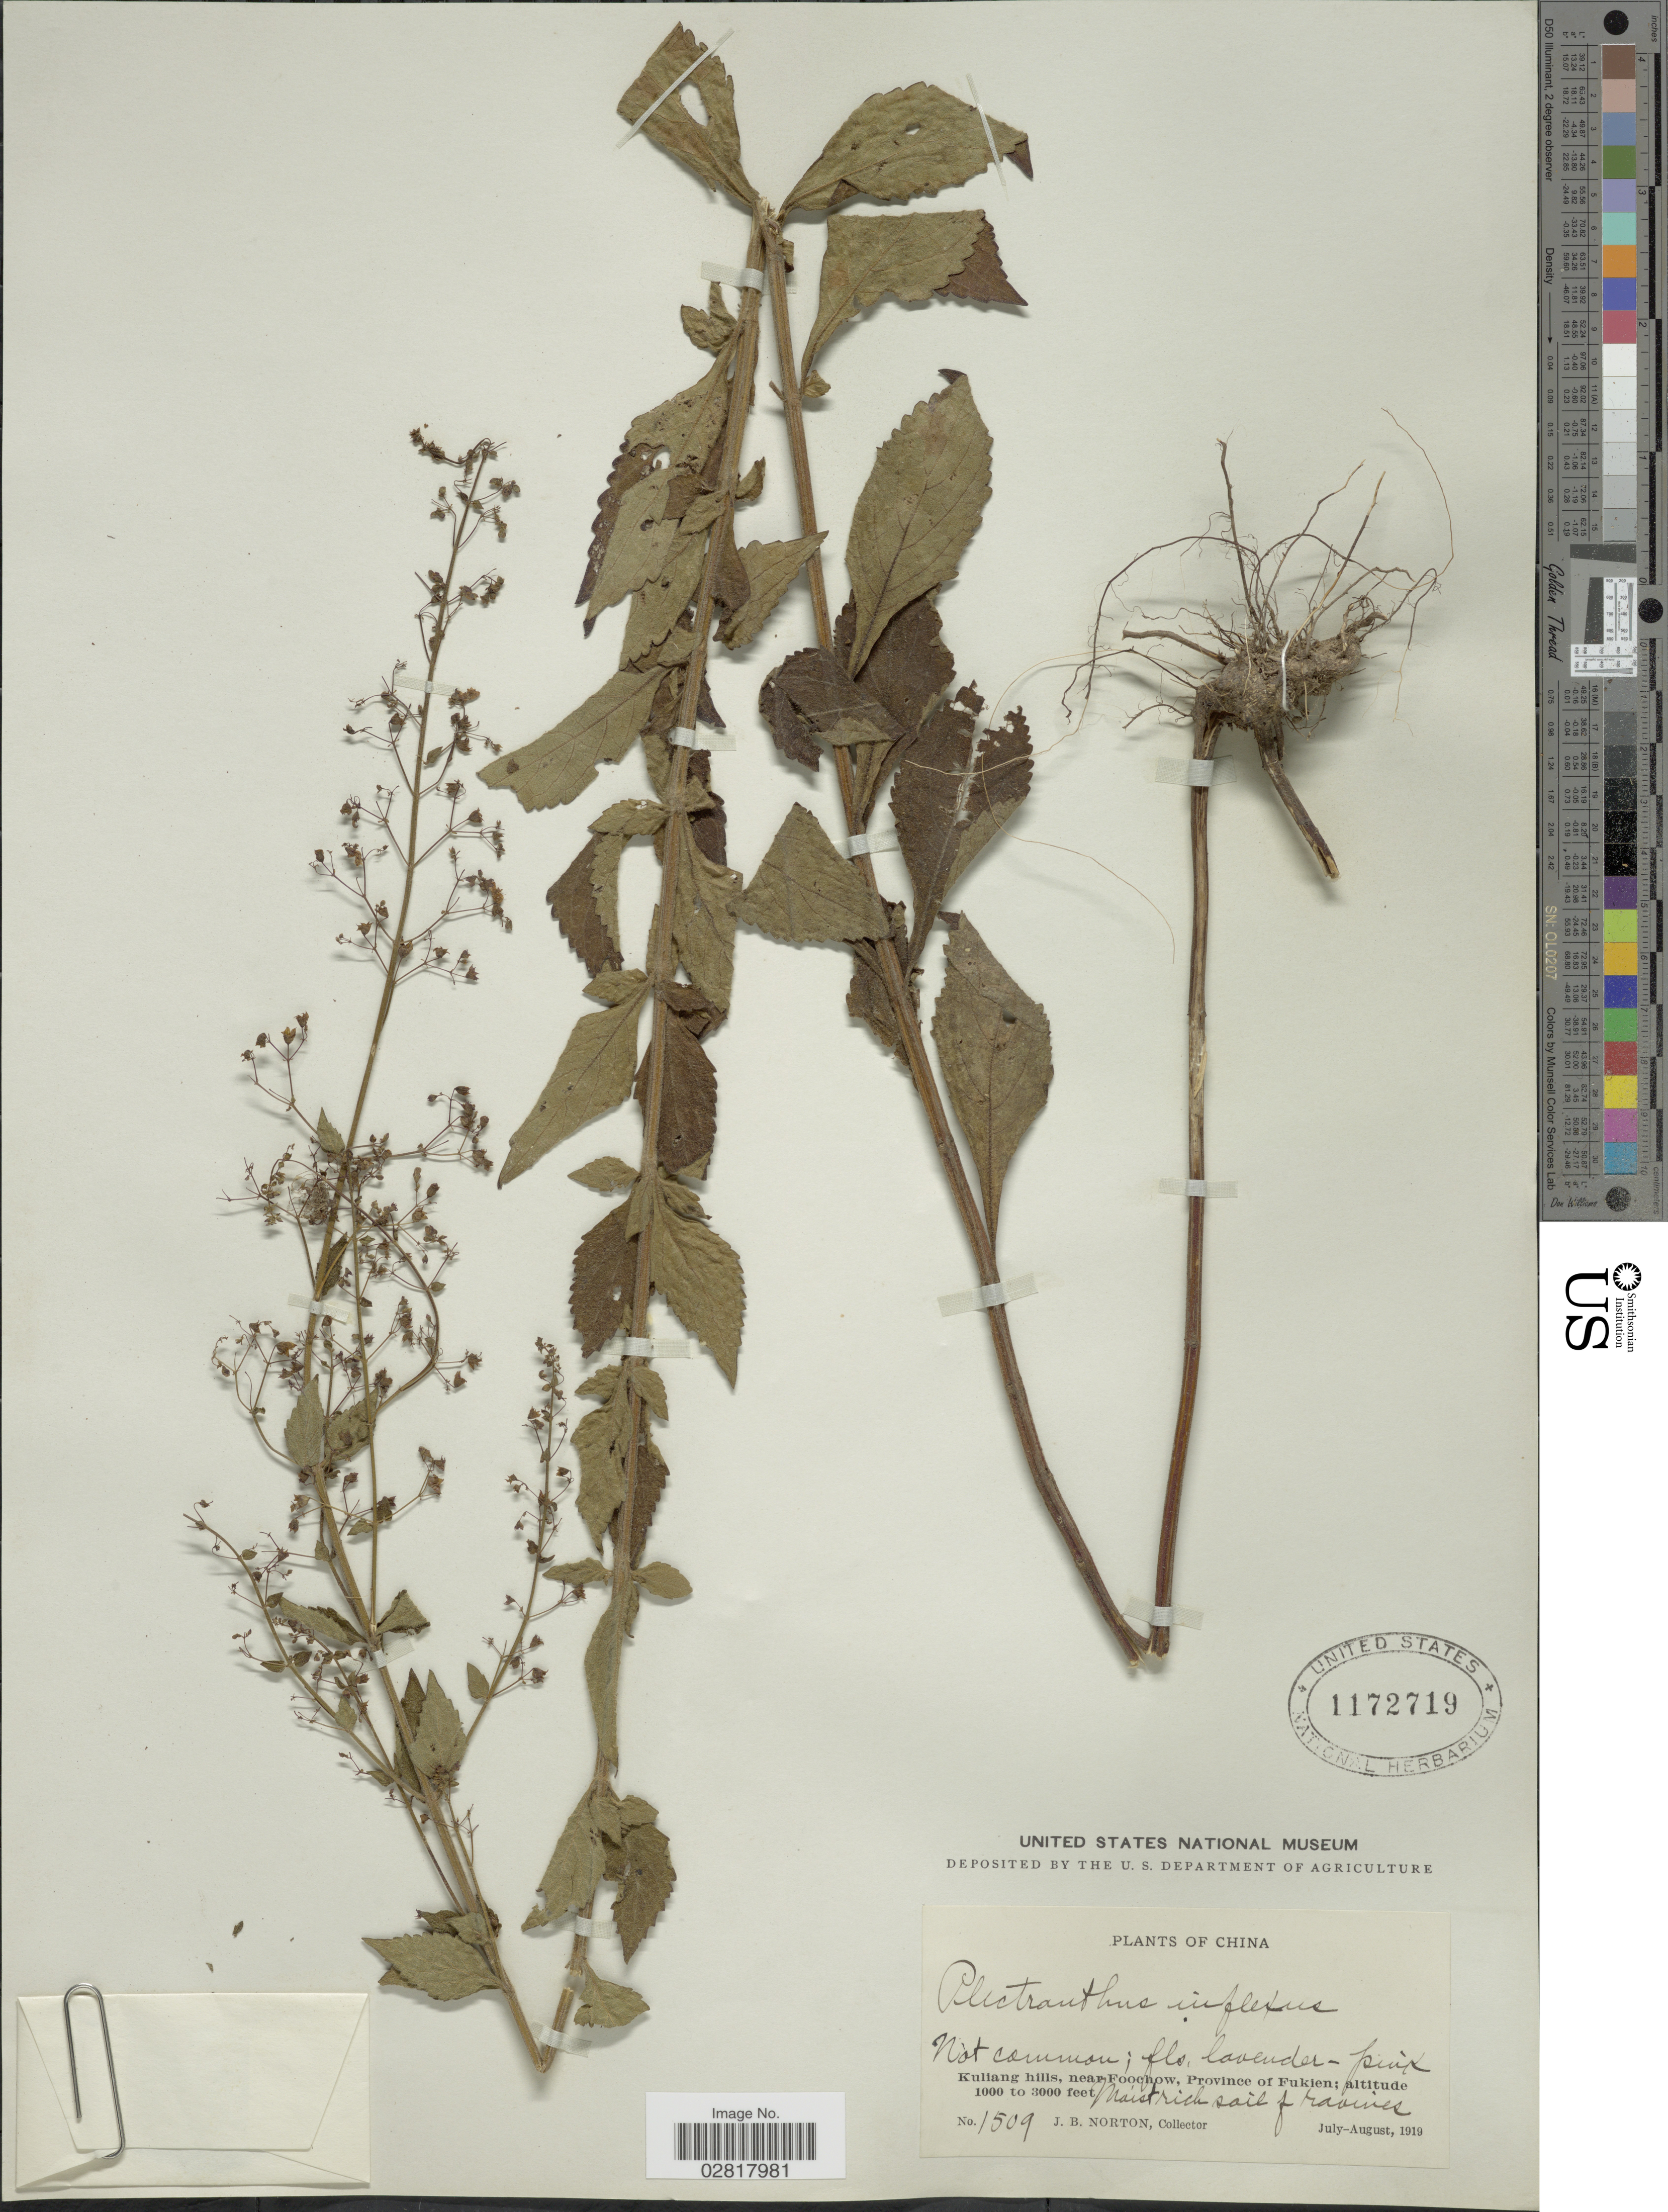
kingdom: Plantae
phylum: Tracheophyta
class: Magnoliopsida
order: Lamiales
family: Lamiaceae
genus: Plectranthus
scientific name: Plectranthus inflexus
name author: (Thunb.) Vahl ex Benth.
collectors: J. B. Norton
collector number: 1509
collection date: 1919-07/1919-08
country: China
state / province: Fujian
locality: Kuliang hills, near Foochow, Province of Fukien.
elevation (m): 305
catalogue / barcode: US 1172719